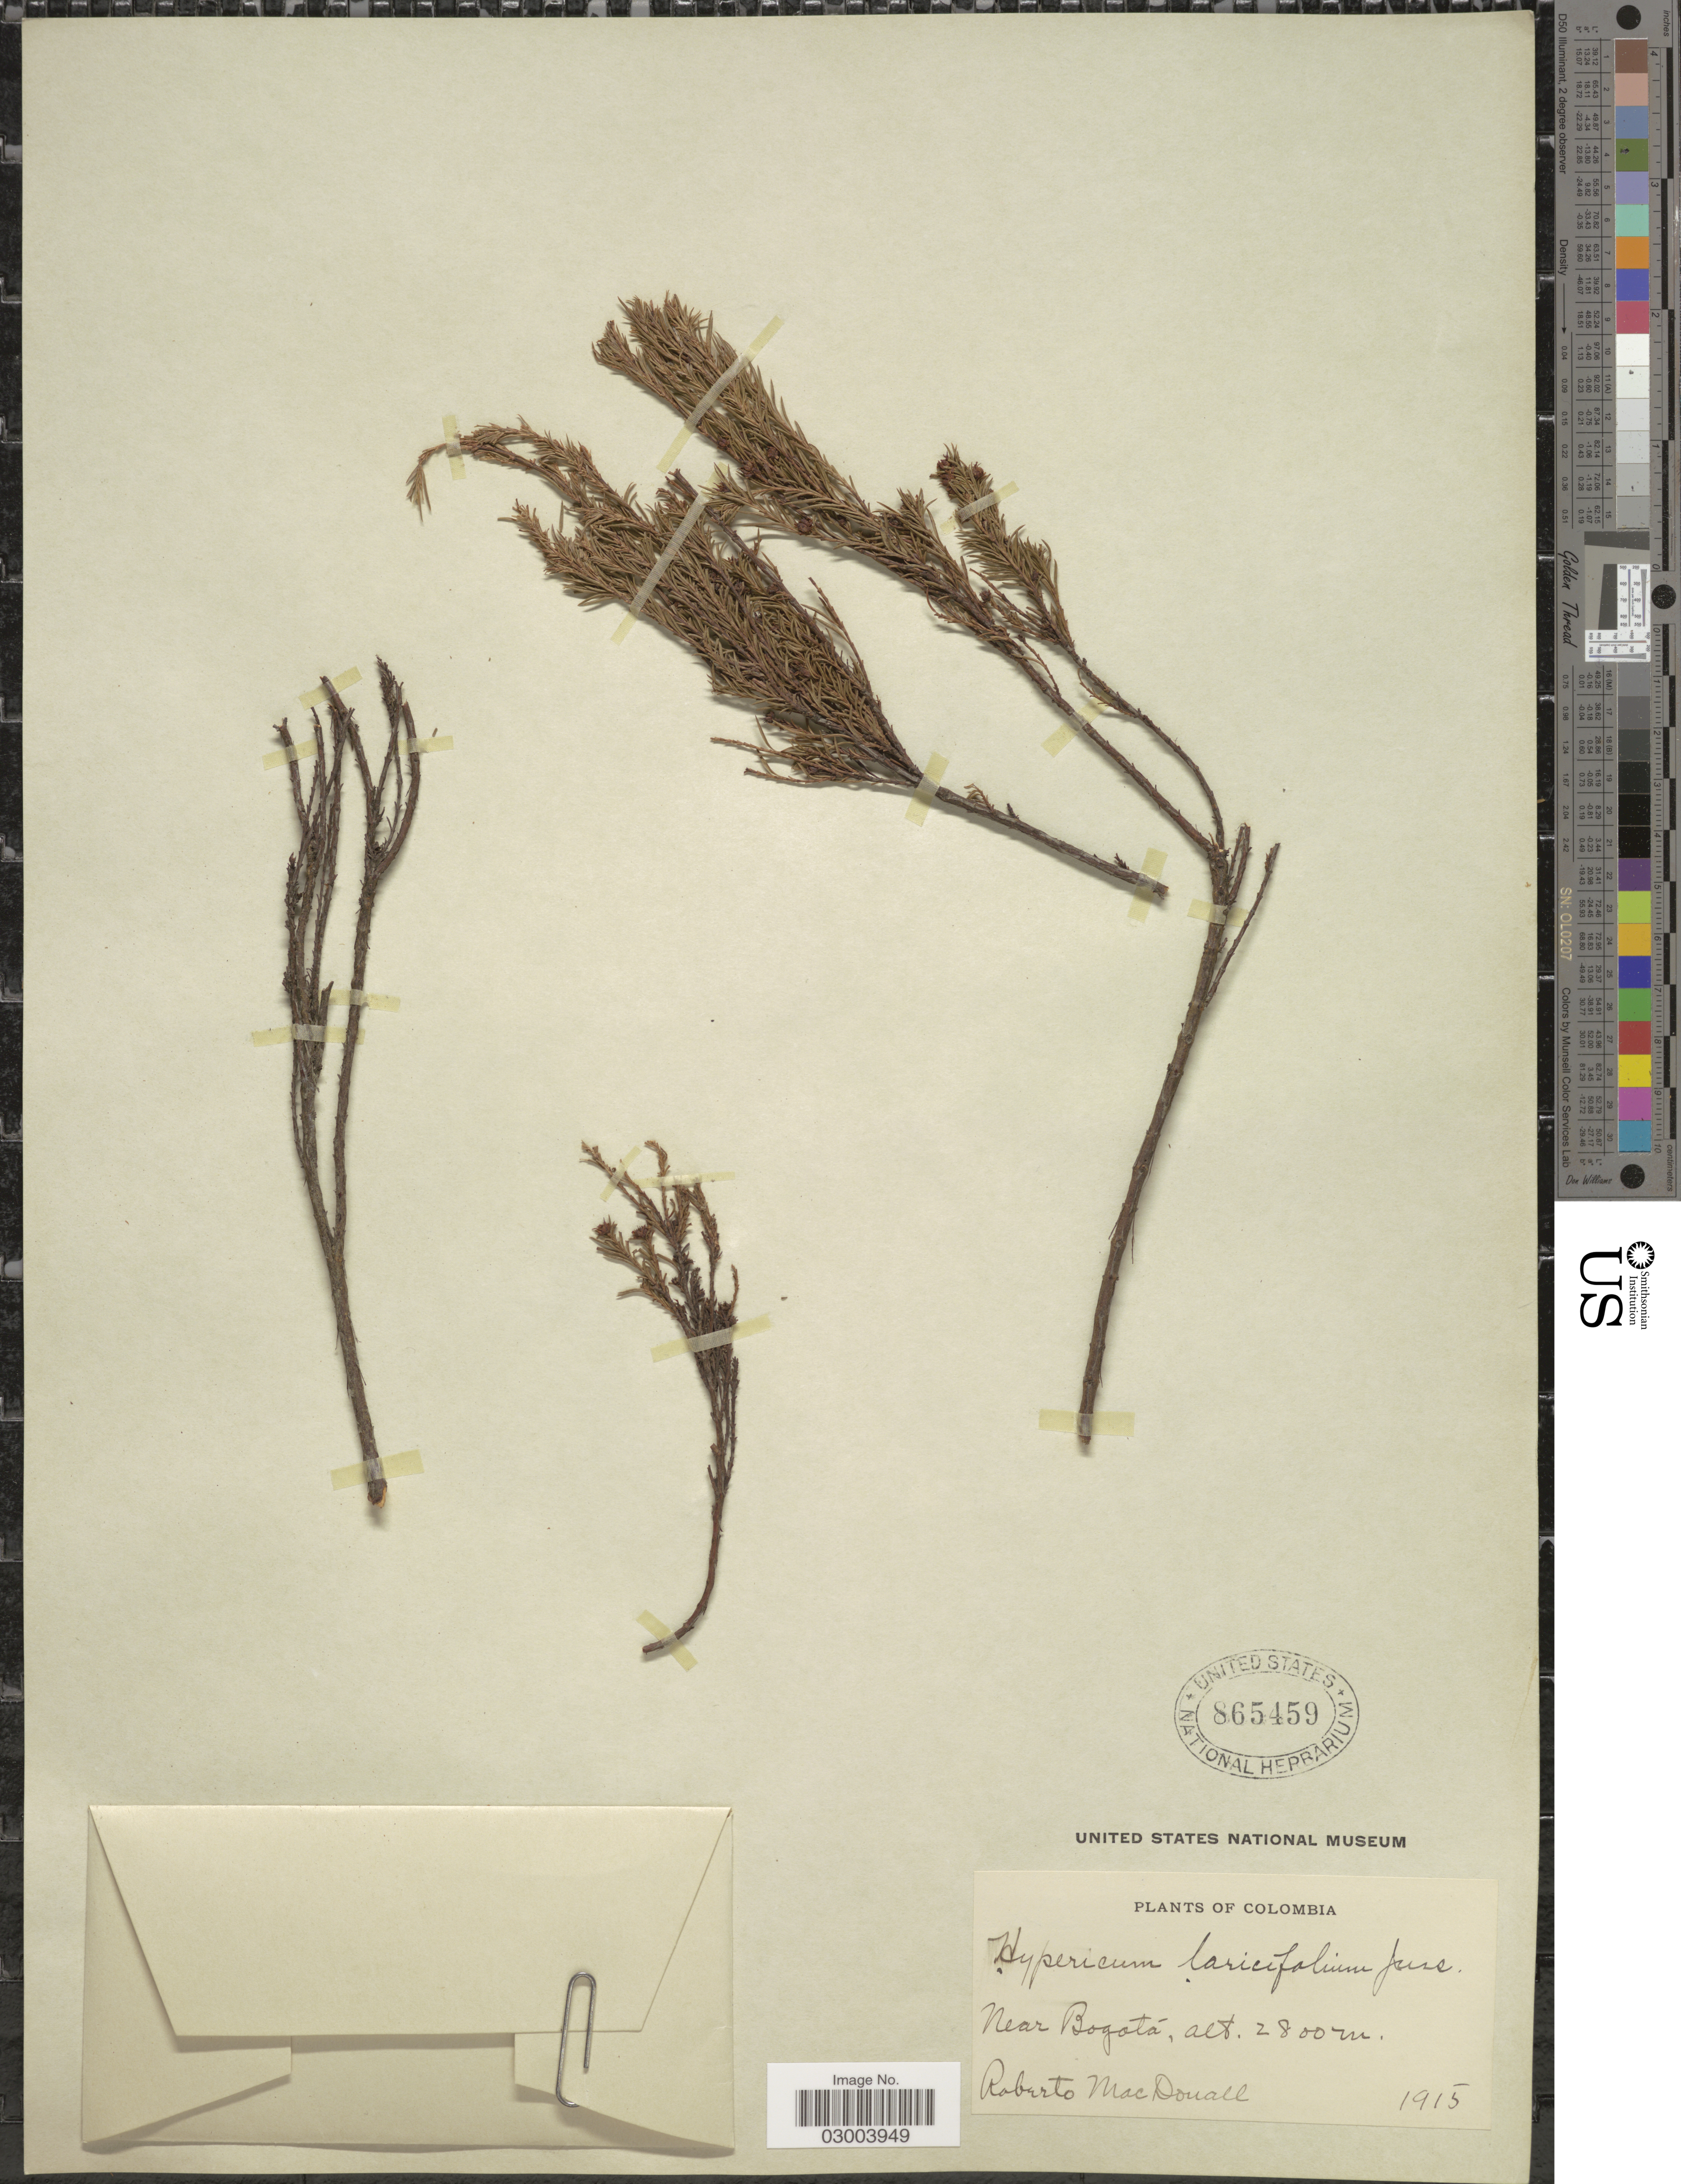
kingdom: Plantae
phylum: Tracheophyta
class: Magnoliopsida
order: Malpighiales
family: Hypericaceae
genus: Hypericum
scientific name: Hypericum laricifolium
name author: Juss.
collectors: R. Macdonall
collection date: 1915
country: Colombia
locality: Near Bogotá.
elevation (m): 2800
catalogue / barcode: US 865459